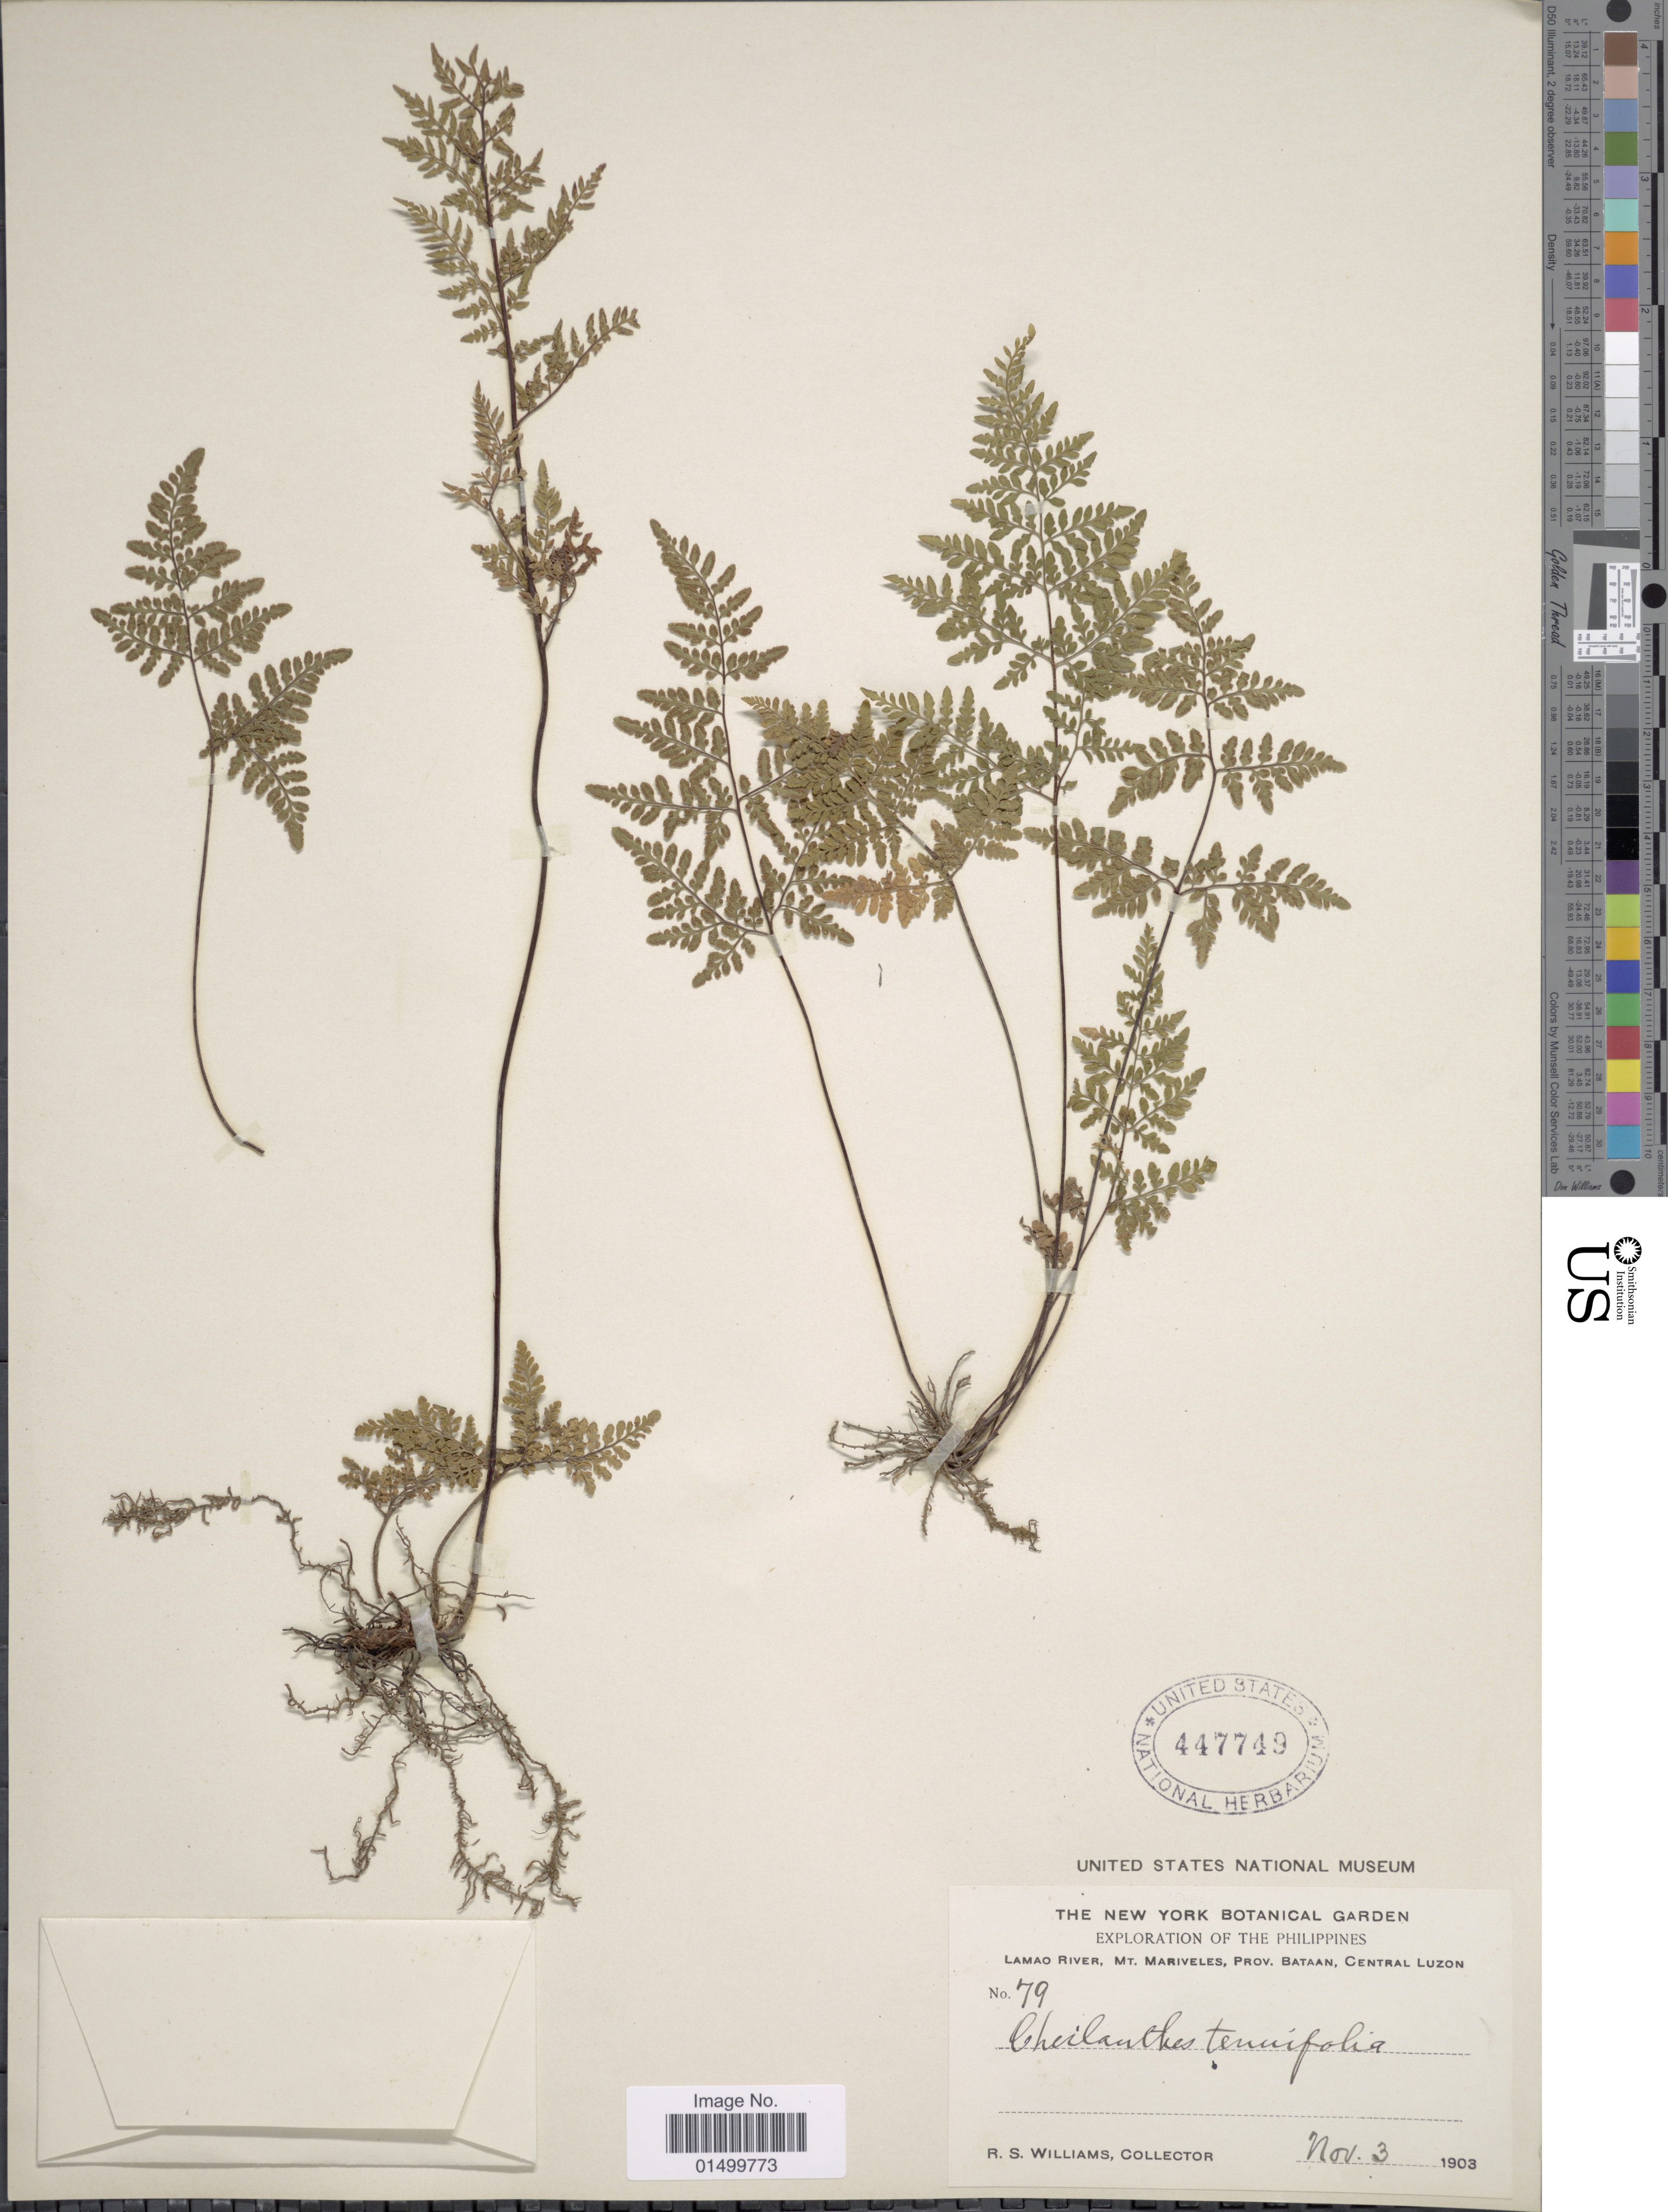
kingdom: Plantae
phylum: Tracheophyta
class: Polypodiopsida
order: Polypodiales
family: Pteridaceae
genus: Cheilanthes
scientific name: Cheilanthes tenuifolia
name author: (Burm. f.) Sw.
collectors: R. S. Williams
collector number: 79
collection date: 1903-11-03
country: Philippines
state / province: Central Luzon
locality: Lamao River, Mt. Mariveles, Prov. Bataan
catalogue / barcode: US 447749